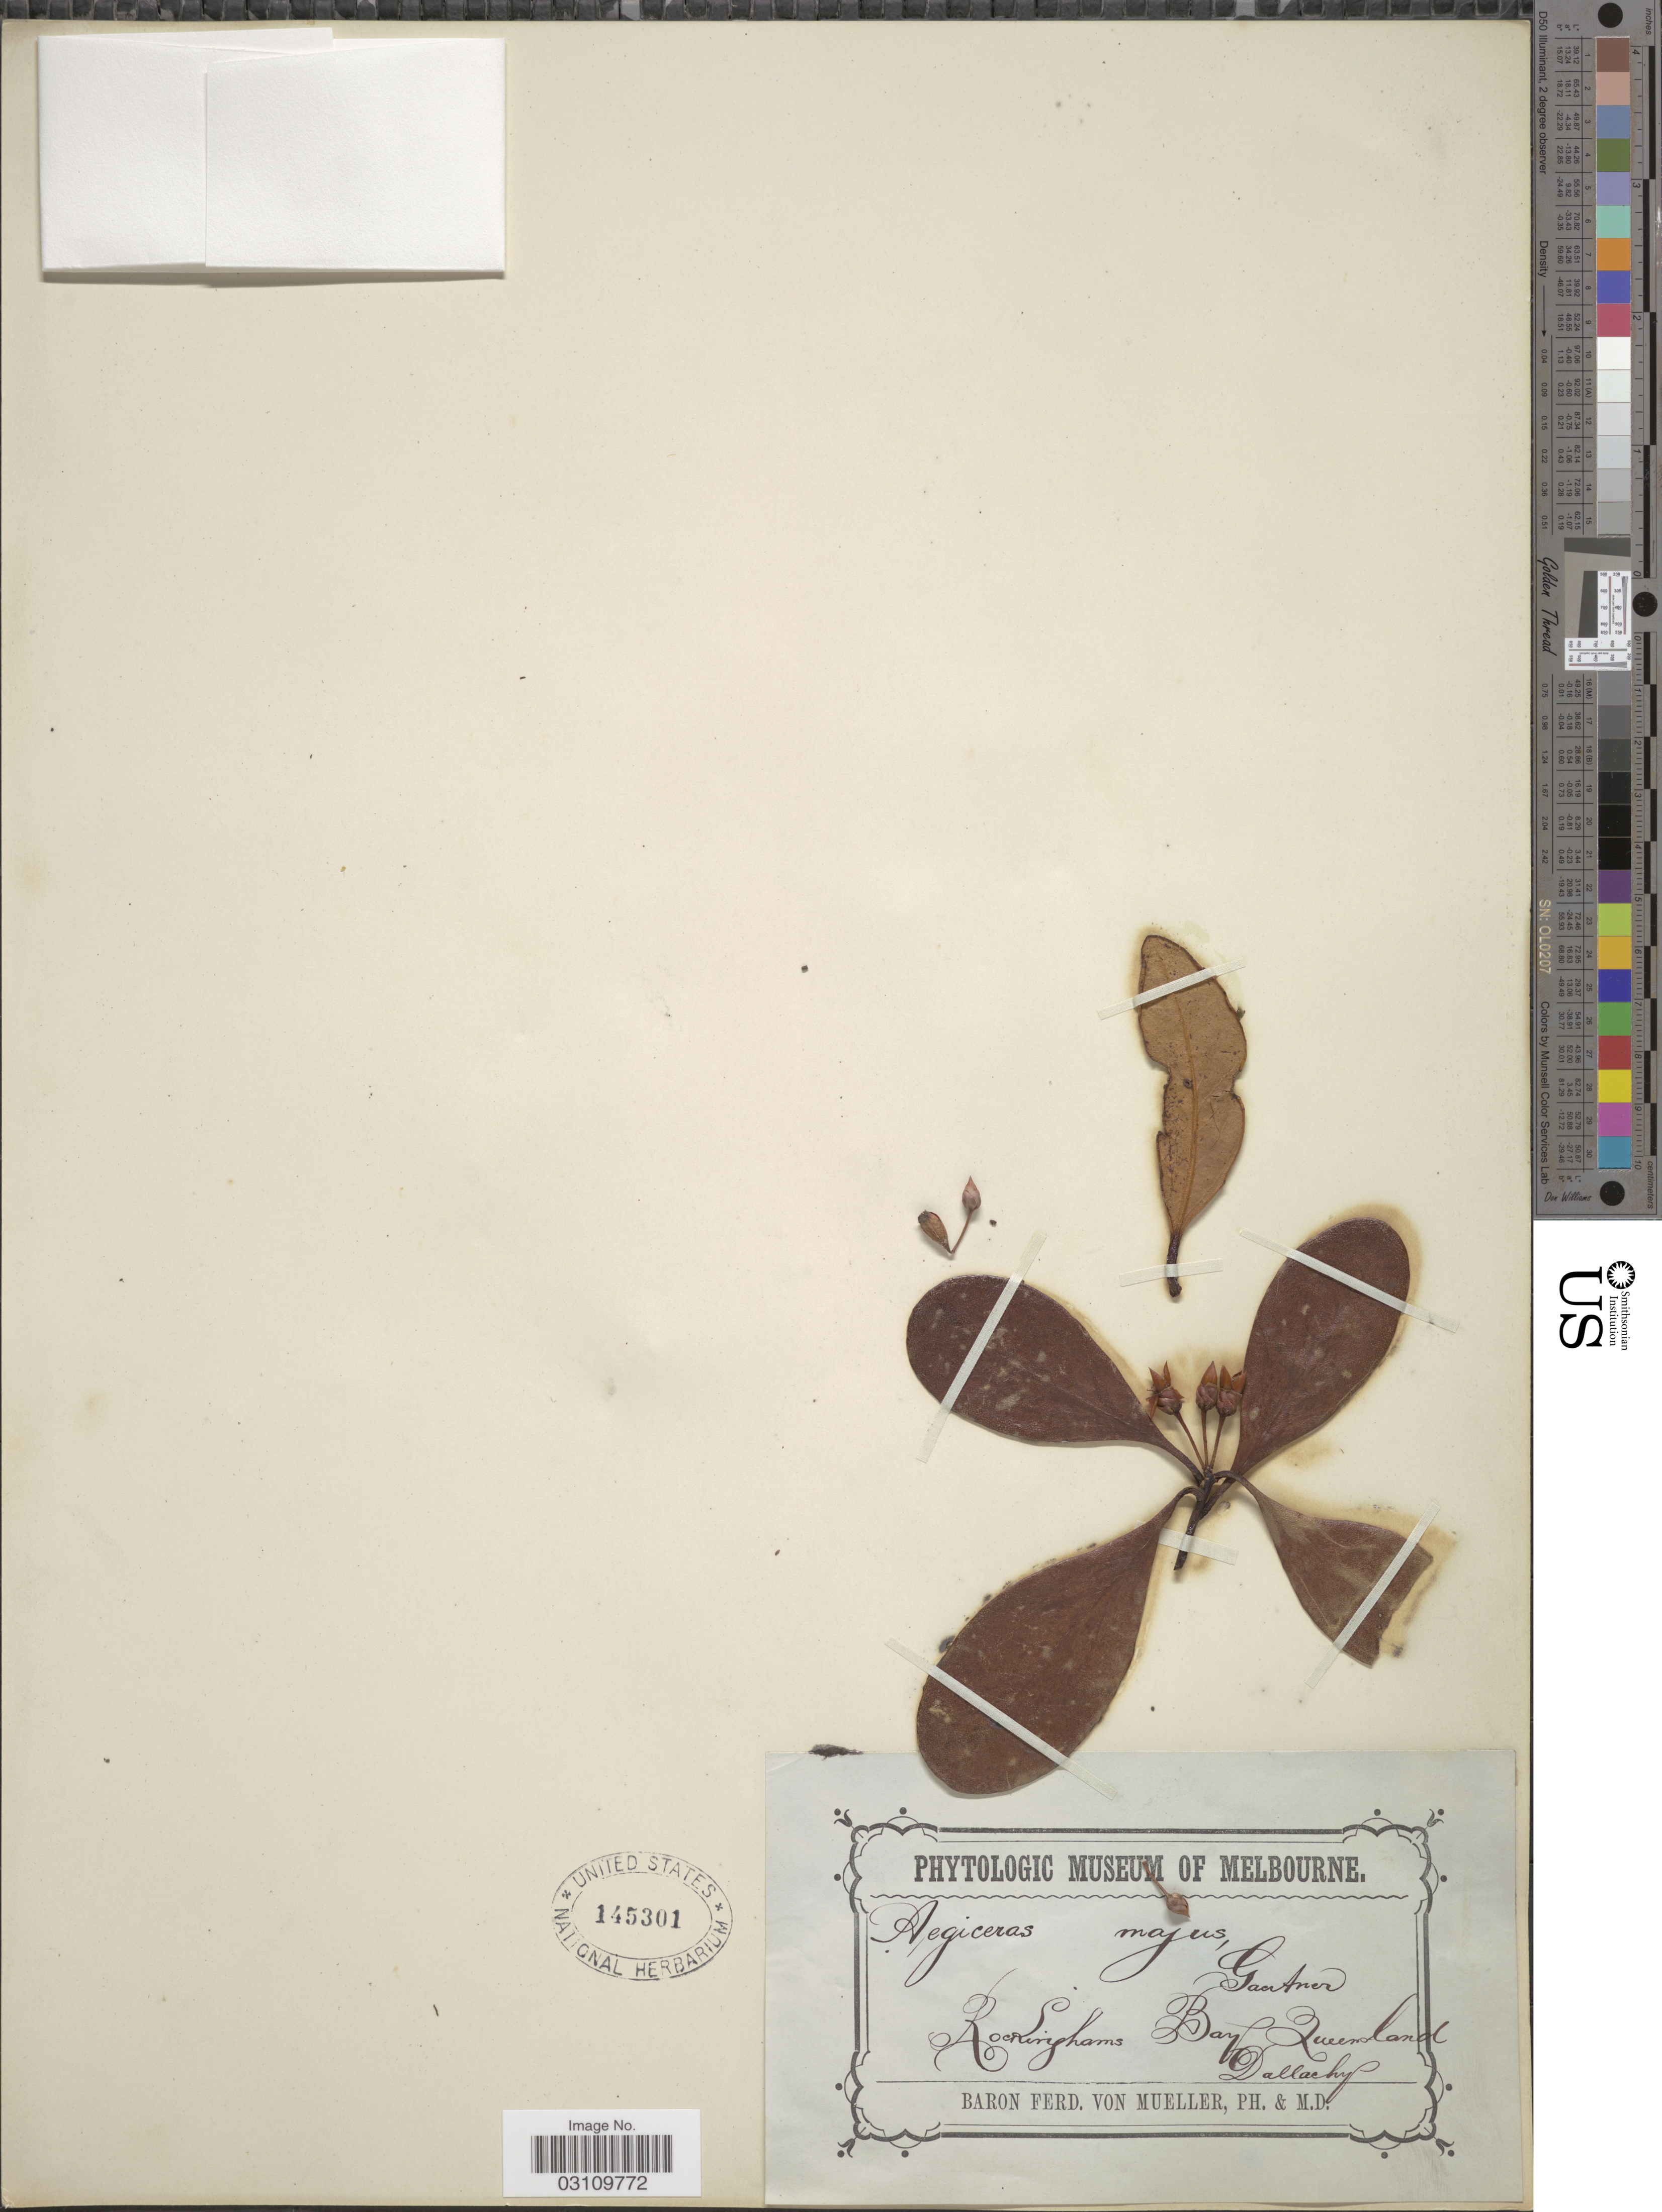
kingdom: Plantae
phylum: Tracheophyta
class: Magnoliopsida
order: Ericales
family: Primulaceae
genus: Aegiceras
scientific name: Aegiceras corniculatum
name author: (L.) Blanco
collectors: Dallachy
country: Australia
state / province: Queensland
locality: Rockinghams Bay.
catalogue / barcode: US 145301